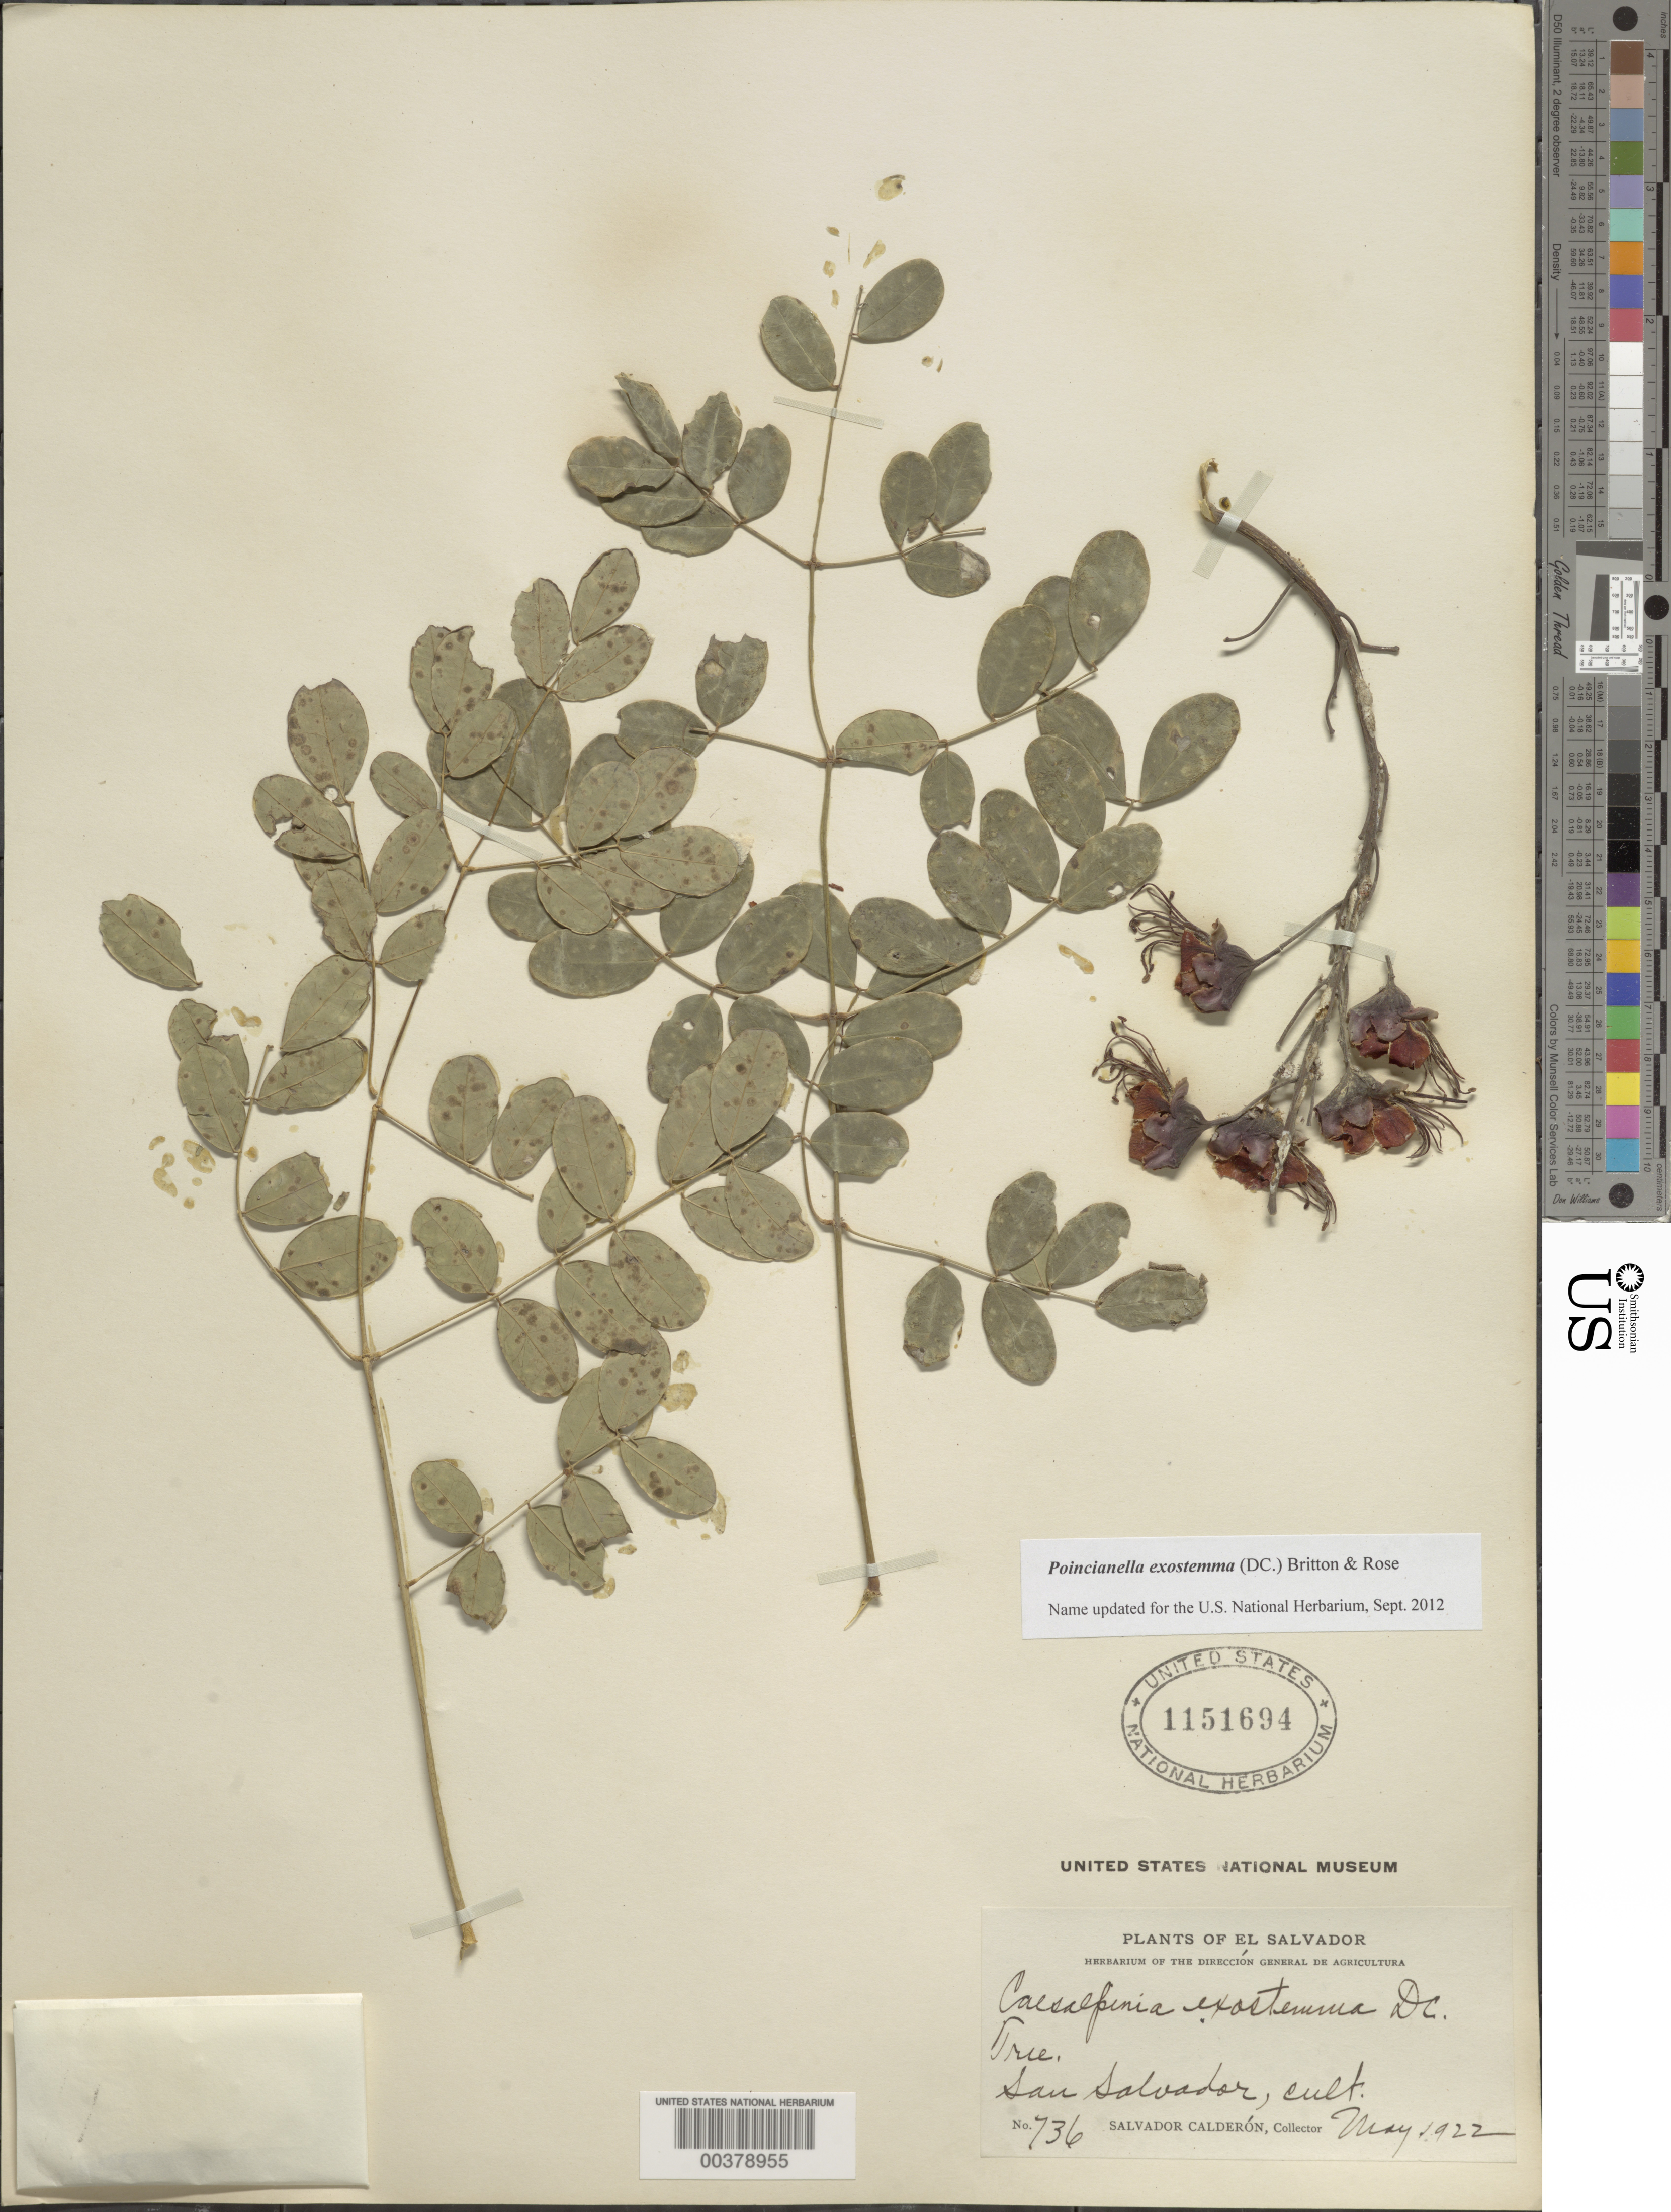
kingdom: Plantae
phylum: Tracheophyta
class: Magnoliopsida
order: Fabales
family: Fabaceae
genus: Erythrostemon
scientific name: Erythrostemon exostemma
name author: (Moc. & Sessé ex DC.) Gagnon & G.P. Lewis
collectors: S. Calderón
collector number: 736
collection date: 1922-05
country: El Salvador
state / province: San Salvador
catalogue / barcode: US 1151694